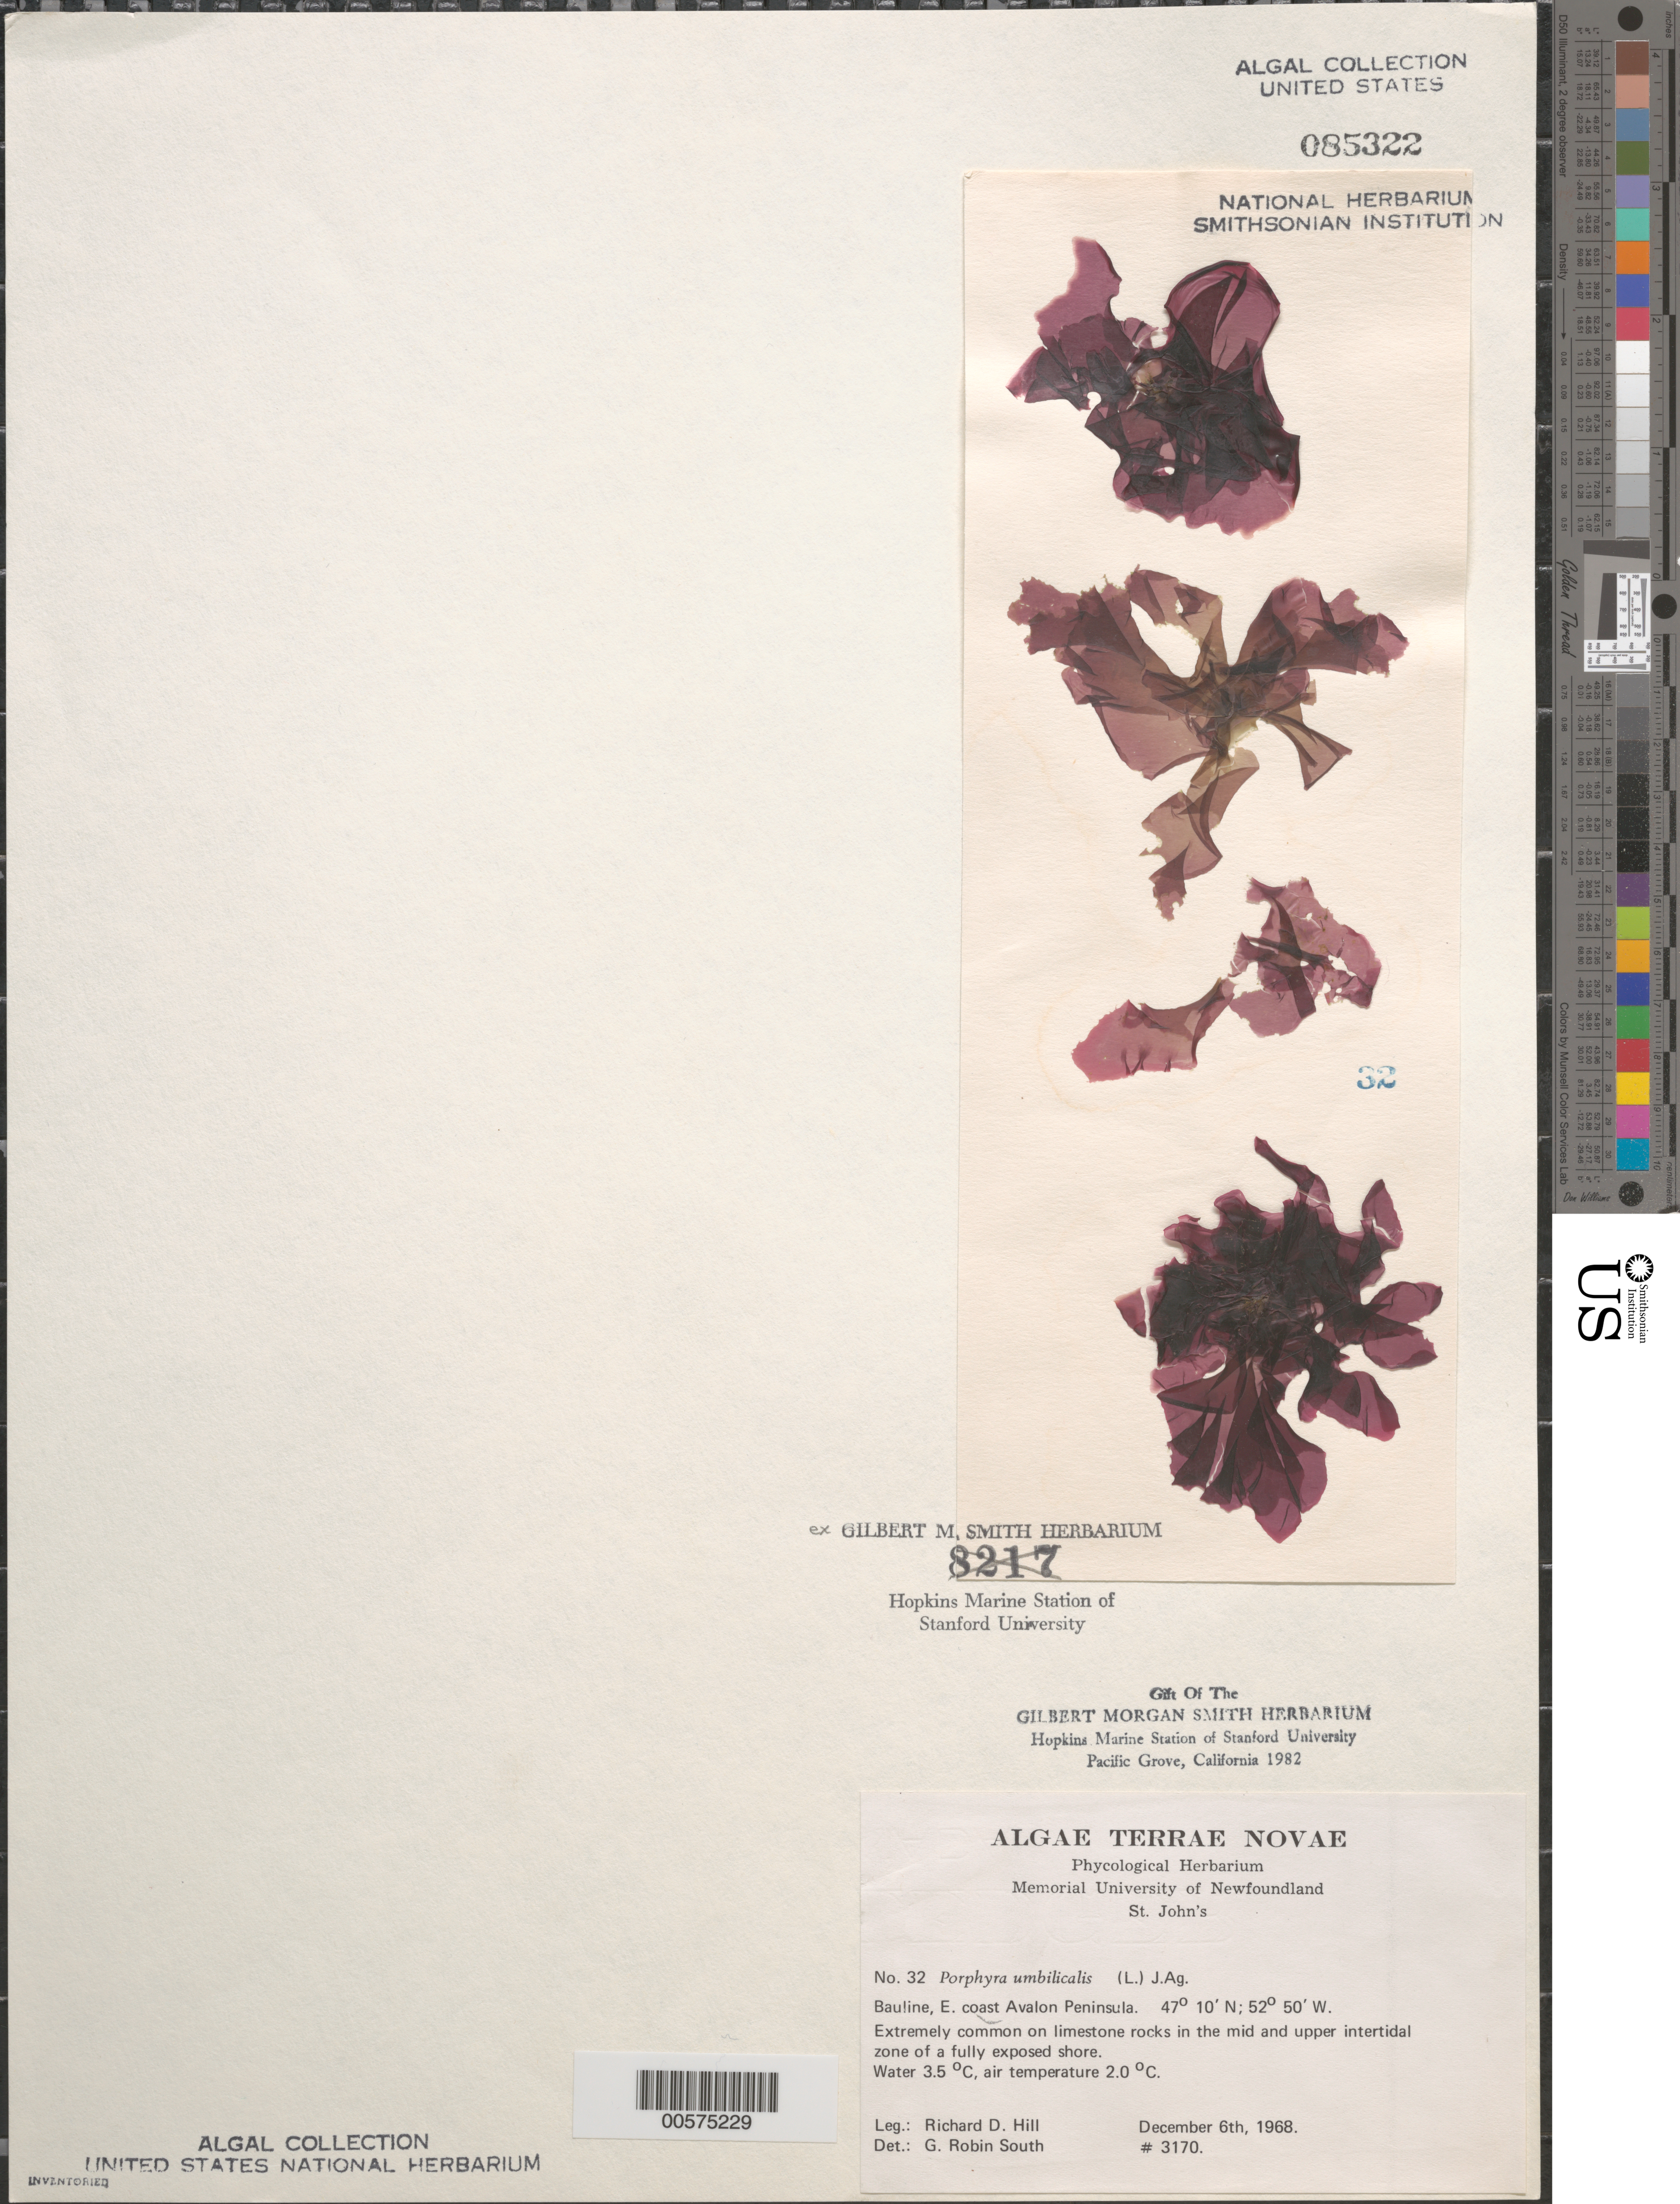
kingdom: Plantae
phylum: Rhodophyta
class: Bangiophyceae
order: Bangiales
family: Bangiaceae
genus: Porphyra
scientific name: Porphyra umbilicalis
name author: Kütz.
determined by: South, G. R.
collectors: R. D. Hill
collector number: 3170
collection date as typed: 06 Dec 1968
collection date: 1968-12-06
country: Canada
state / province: Newfoundland and Labrador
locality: Bauline, east coast Avalon Peninsula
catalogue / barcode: US 85322